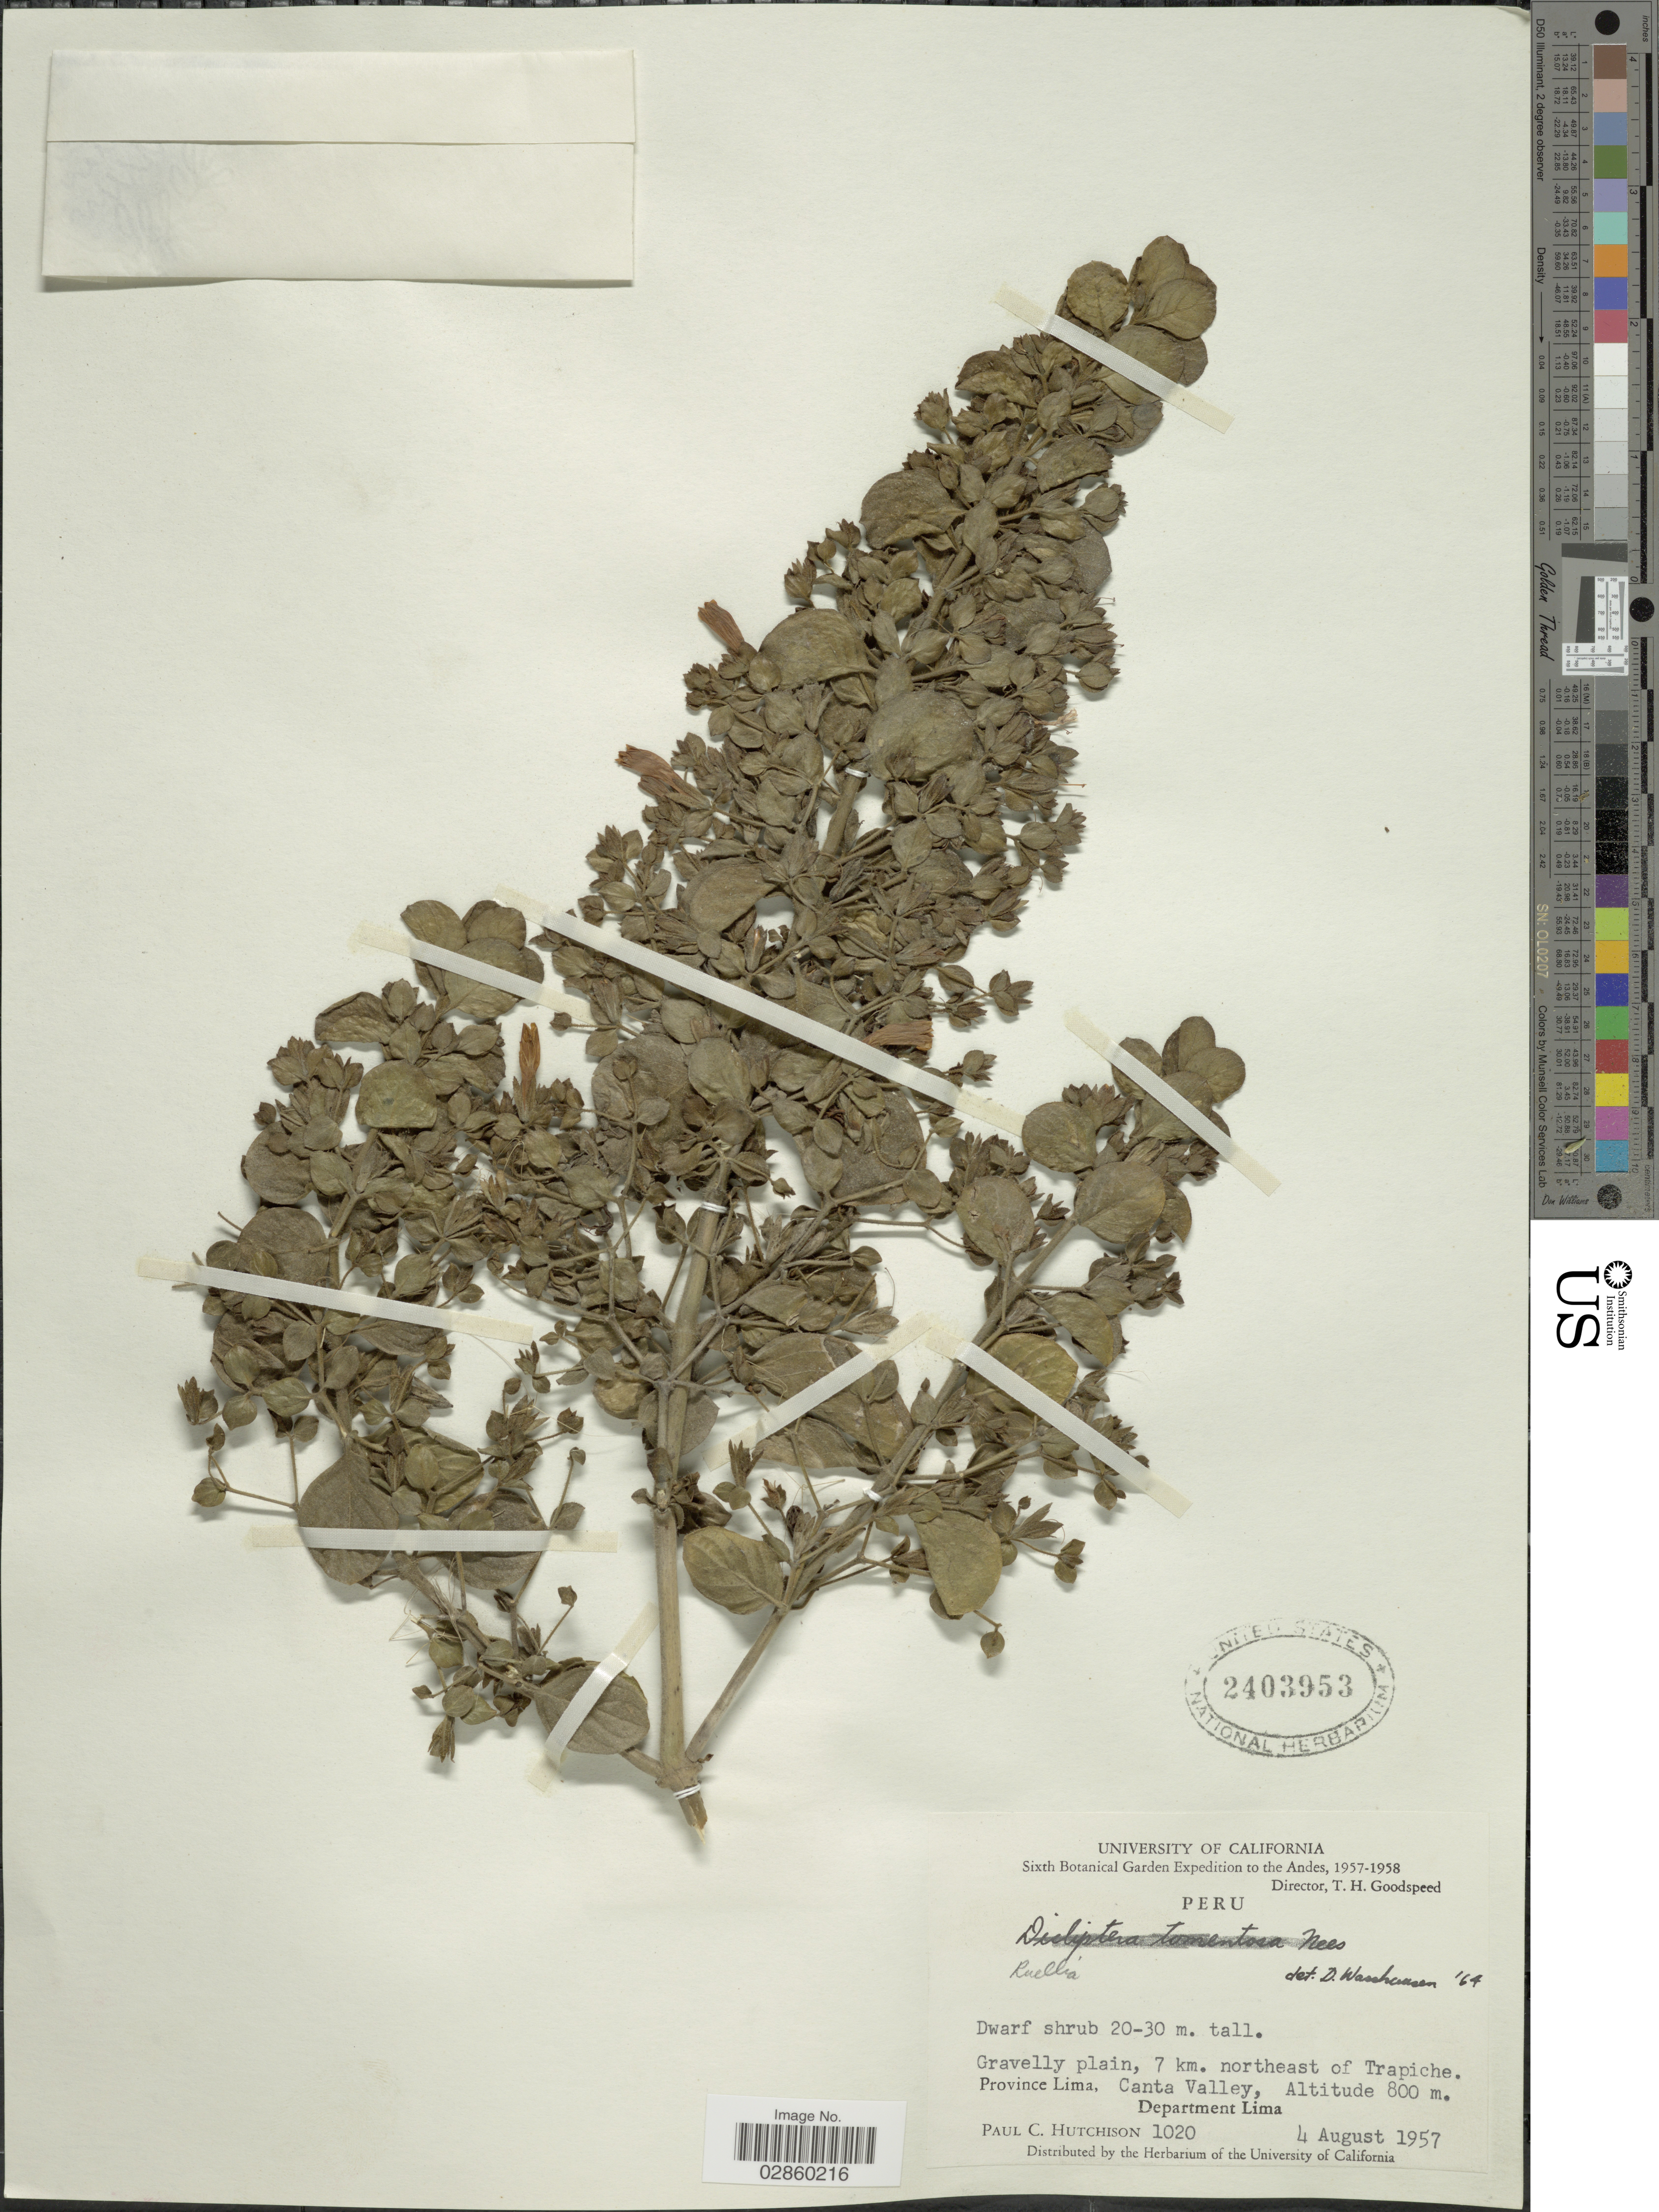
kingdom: Plantae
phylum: Tracheophyta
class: Magnoliopsida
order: Lamiales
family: Acanthaceae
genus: Ruellia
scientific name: Ruellia floribunda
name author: Hook.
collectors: P. C. Hutchison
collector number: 1020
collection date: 1957-08-04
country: Peru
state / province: Lima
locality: Gravelly plain, 7 km. northeast of Trapiche, Province Lima, Canta Valley, Department Valley.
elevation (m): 800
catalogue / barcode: US 2403953